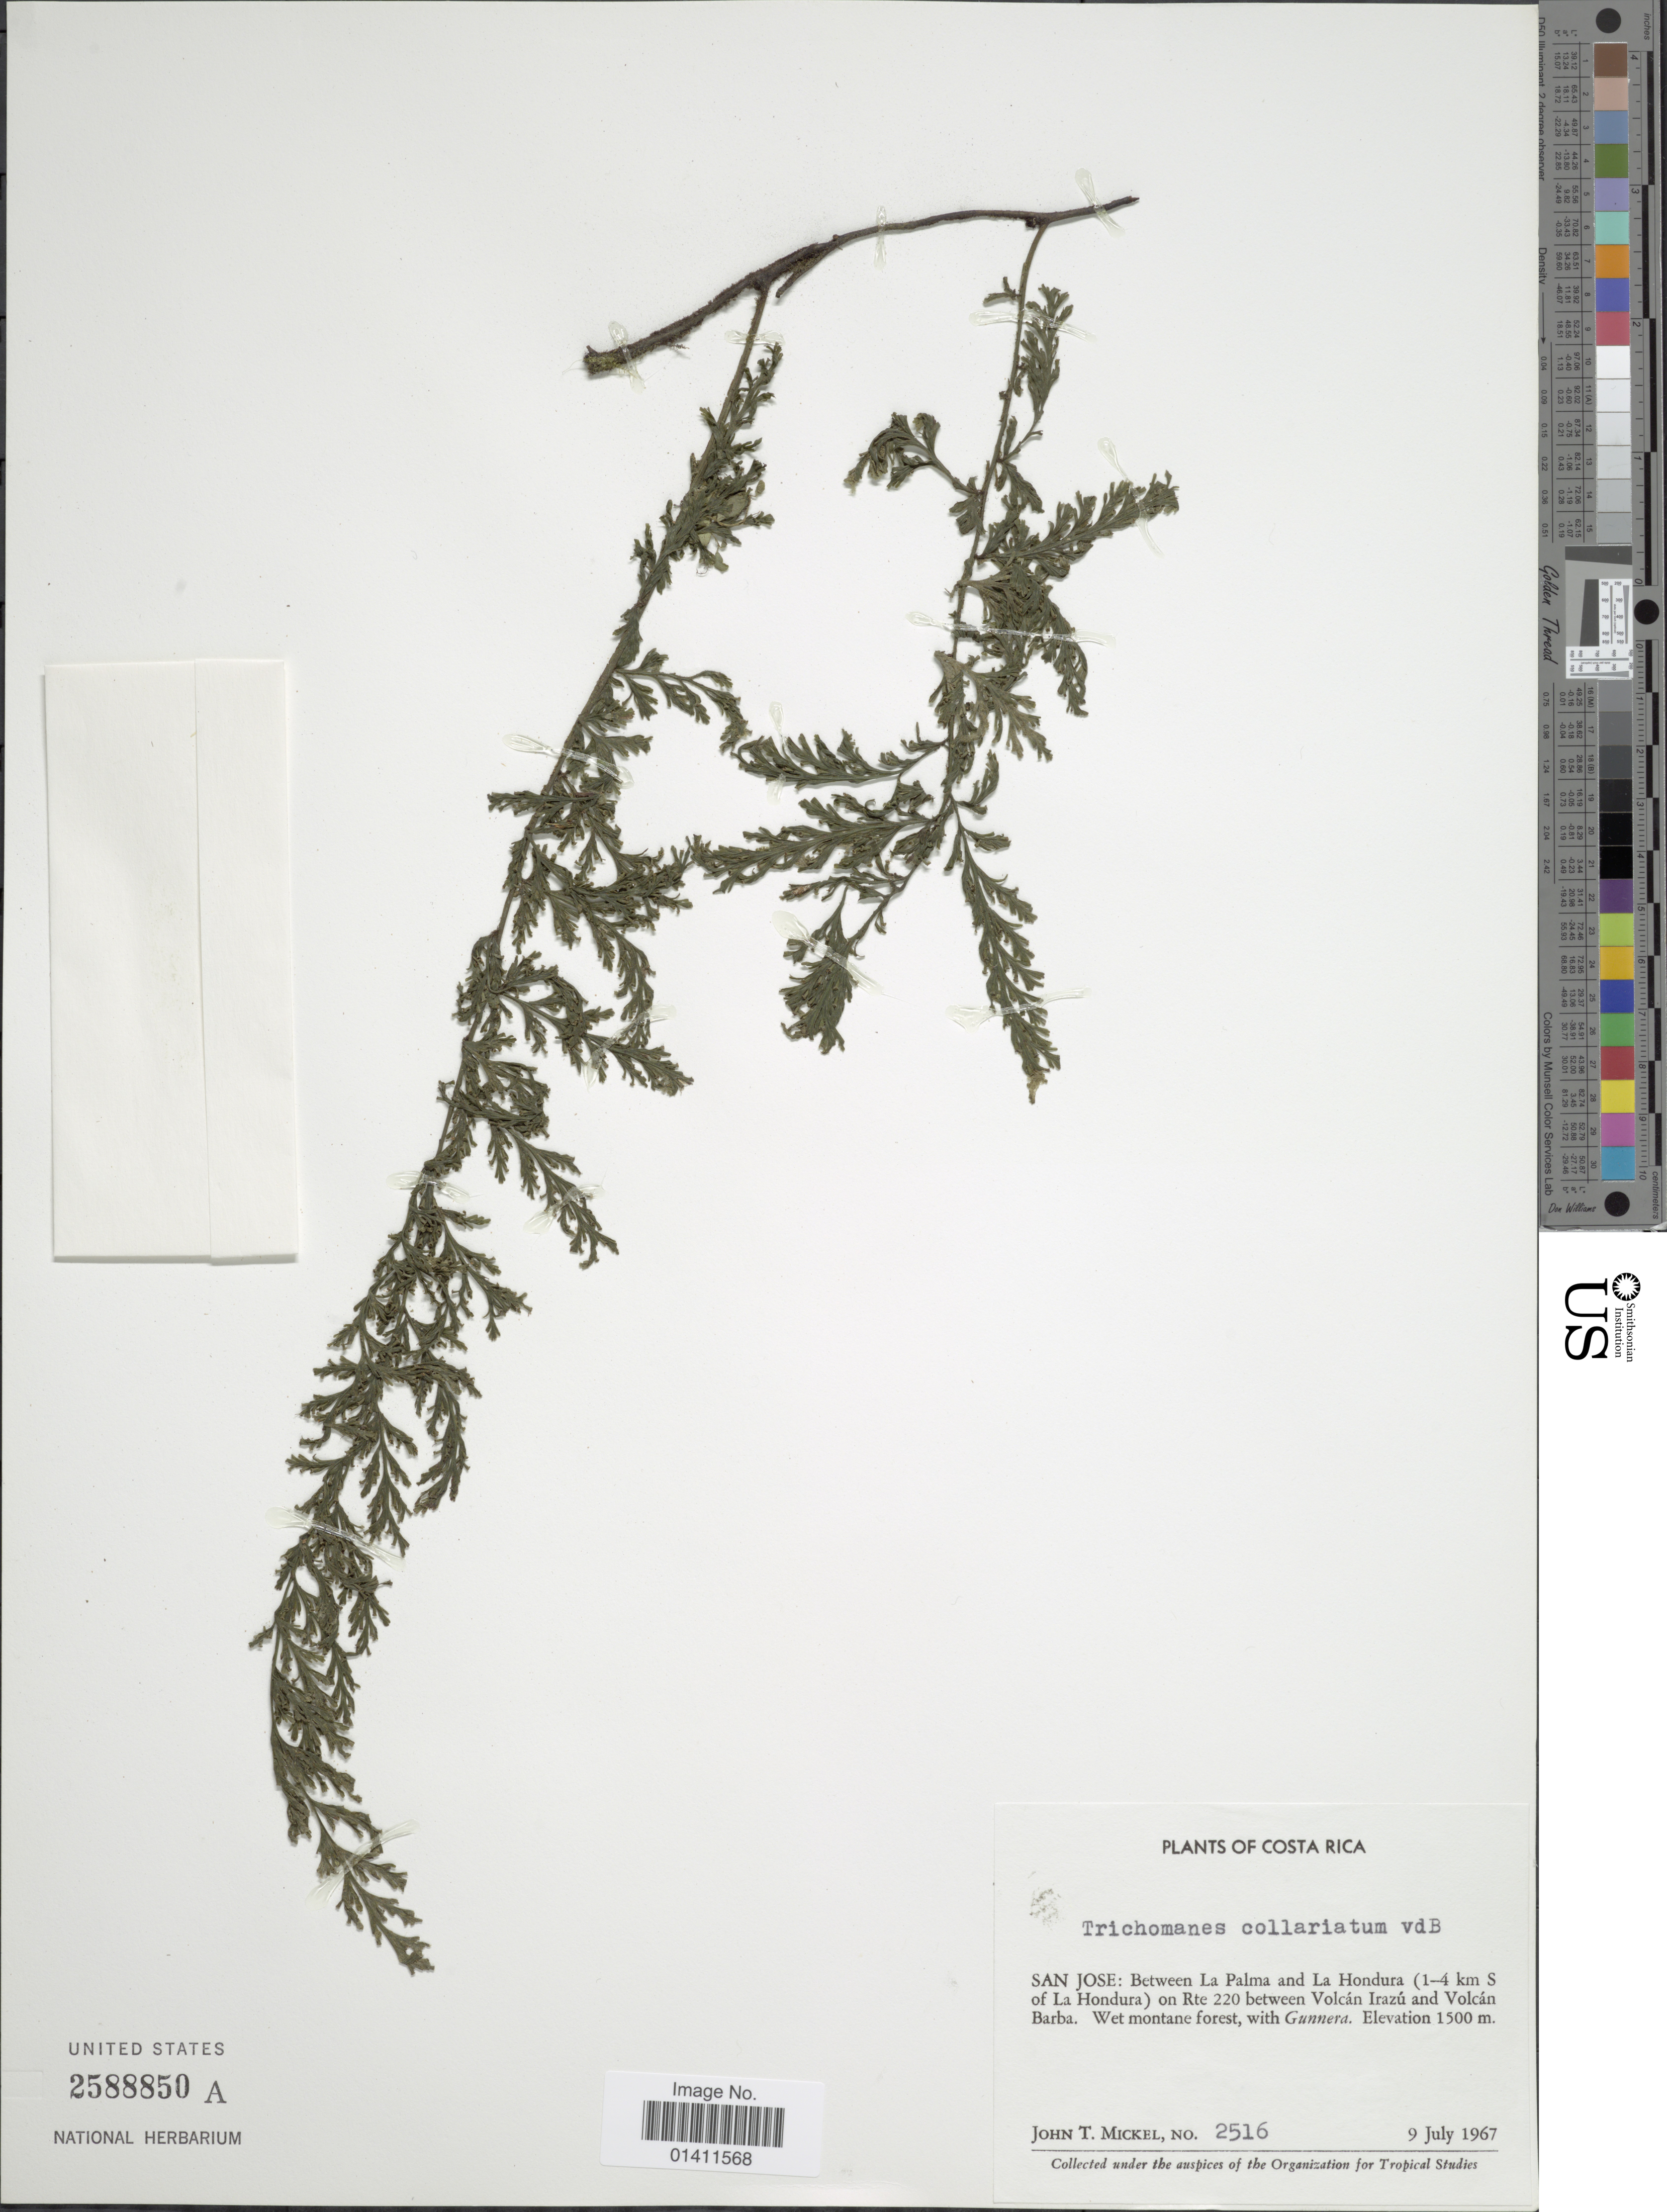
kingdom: Plantae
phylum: Tracheophyta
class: Polypodiopsida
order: Hymenophyllales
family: Hymenophyllaceae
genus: Vandenboschia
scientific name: Vandenboschia collariata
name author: (Bosch) Ebihara & K. Iwats.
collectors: J. T. Mickel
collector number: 2516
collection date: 1967-07-09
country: Costa Rica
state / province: San José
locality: Between La Palma and La Hondura (1-4 km S of La Hondura) on Rte 220 between Volcan Irazu and Volcan Barba.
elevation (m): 1500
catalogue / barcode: US 2588850A